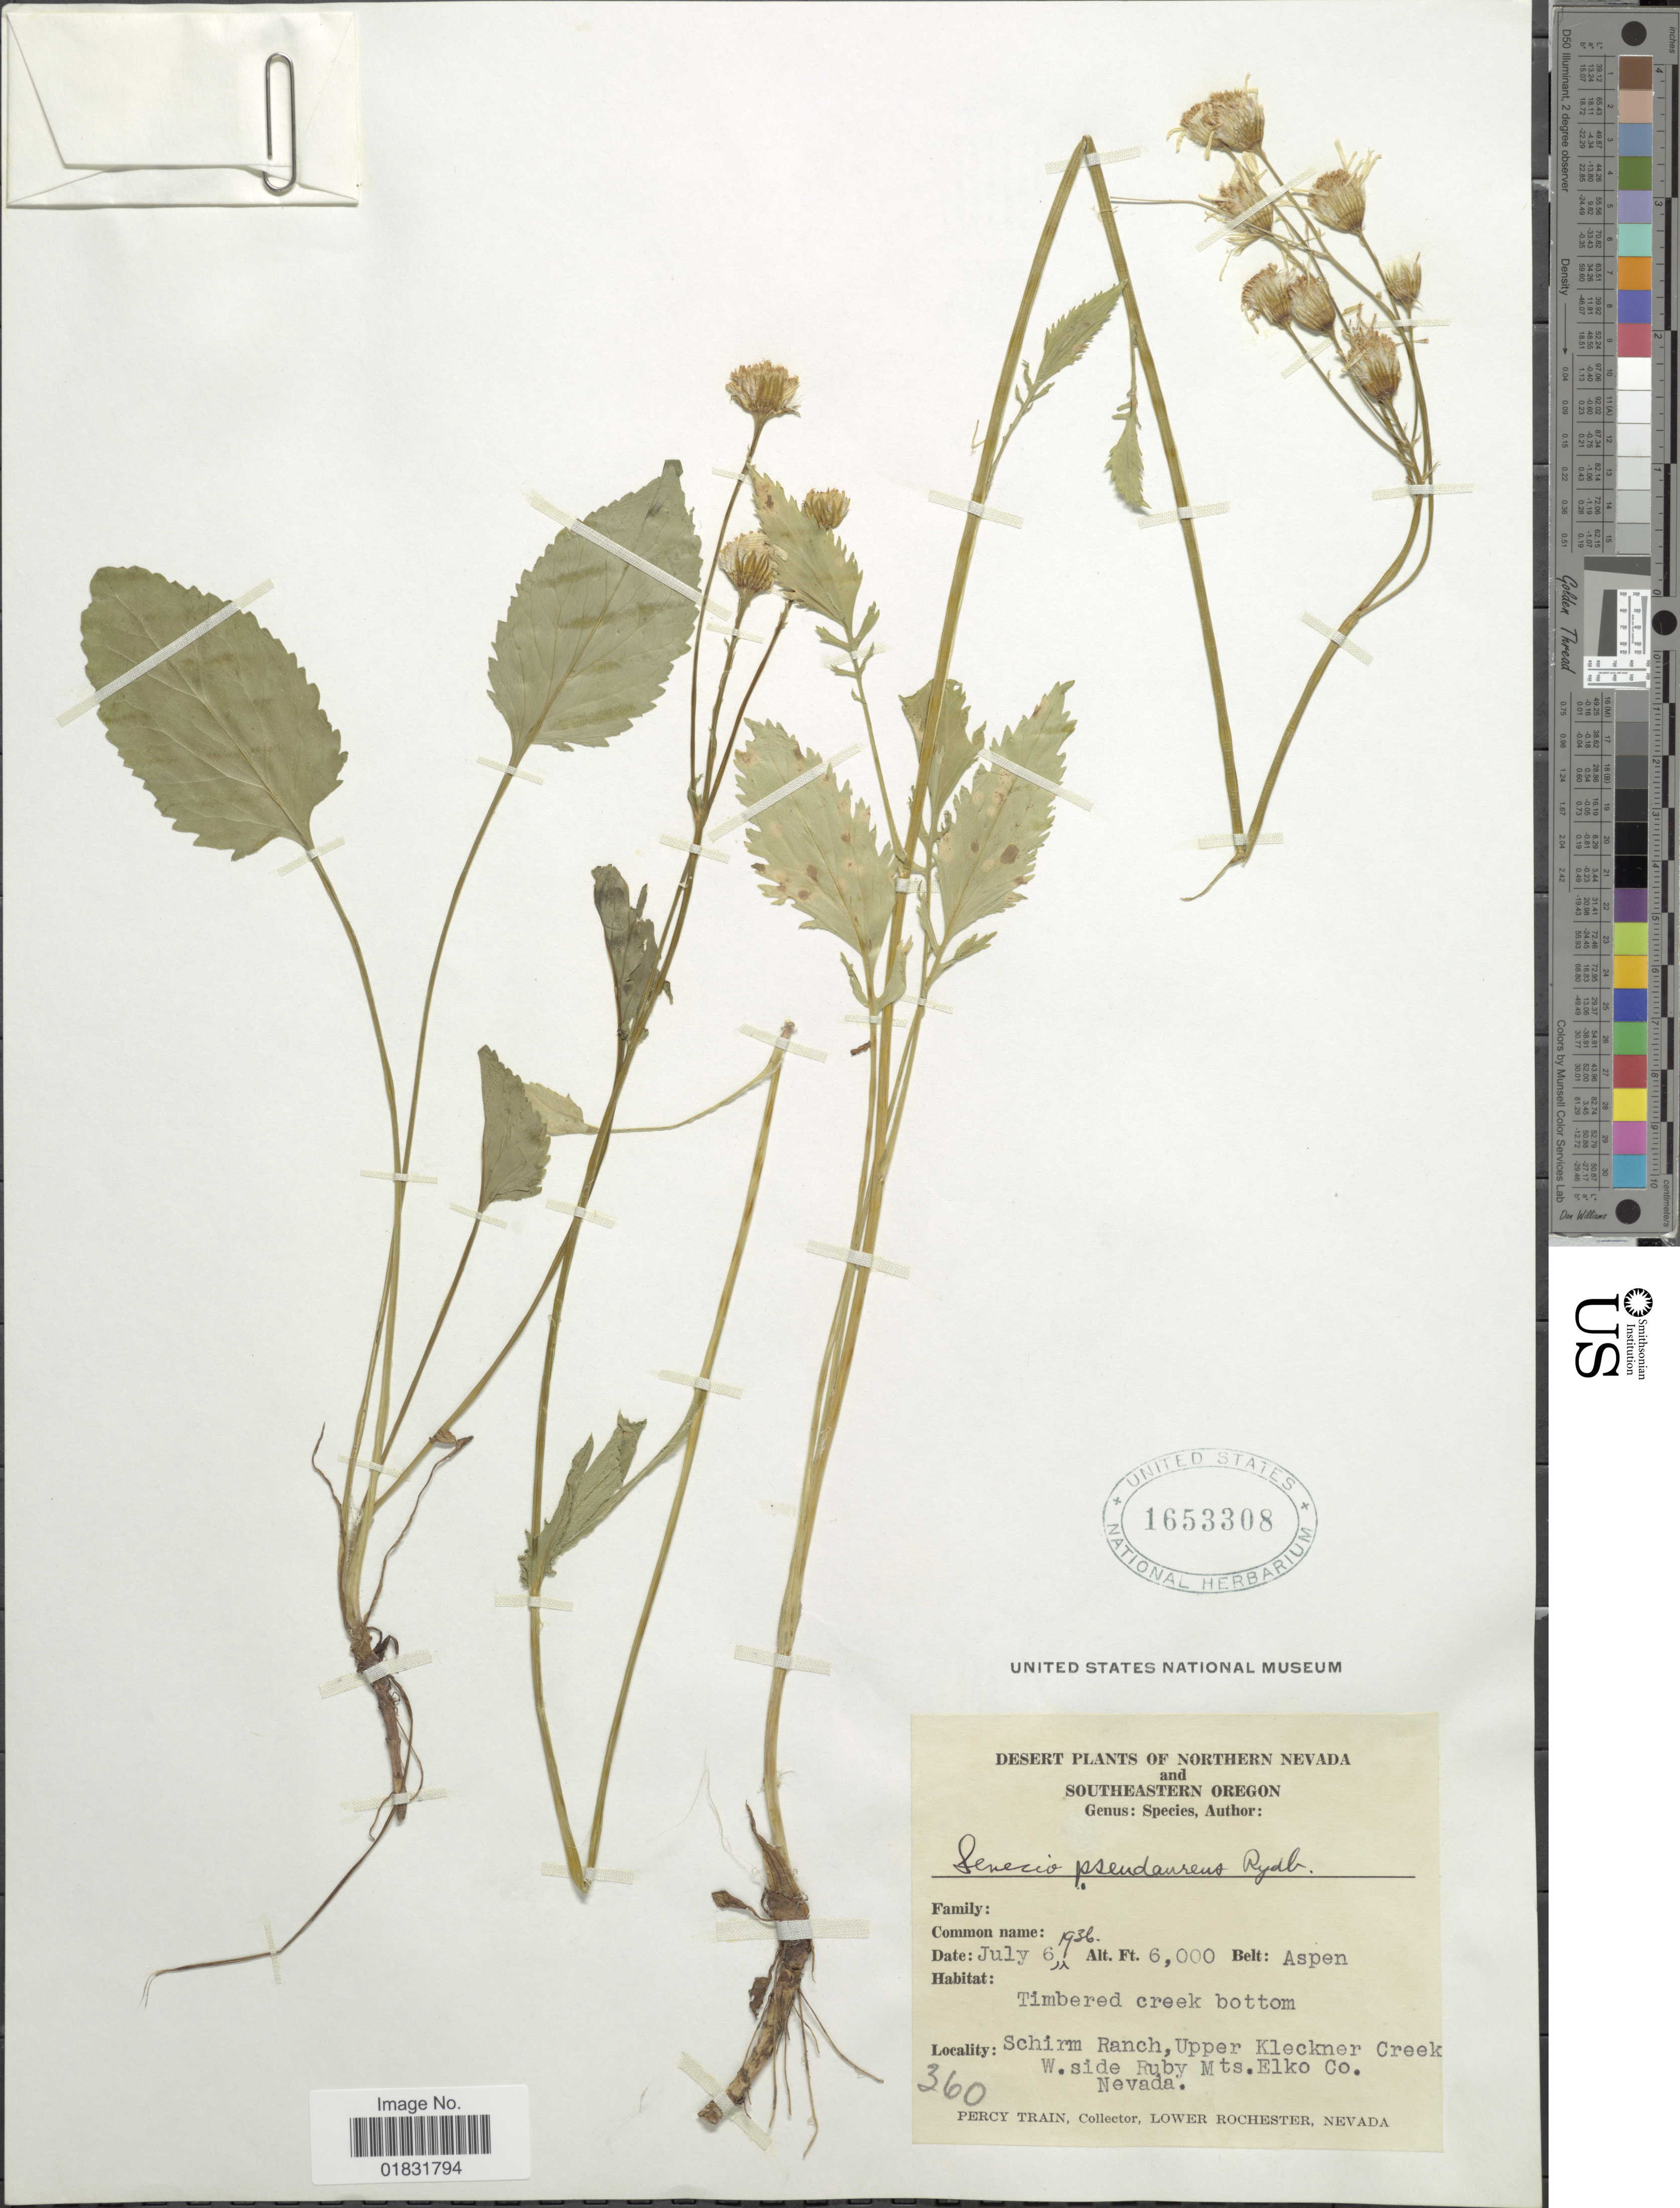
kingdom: Plantae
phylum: Tracheophyta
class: Magnoliopsida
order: Asterales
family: Asteraceae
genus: Packera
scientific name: Packera pseudaurea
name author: (Rydb.) W.A. Weber & Á. Löve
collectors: P. Train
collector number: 360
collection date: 1936-07-06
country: United States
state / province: Nevada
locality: Desert, Northern Nevada and Southeastern Oregon, Timbered creek bottom, Schirm Ranch, Upper Kleckner Creek W. side Ruby Mts. Elko Co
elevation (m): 1829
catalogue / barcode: US 1653308